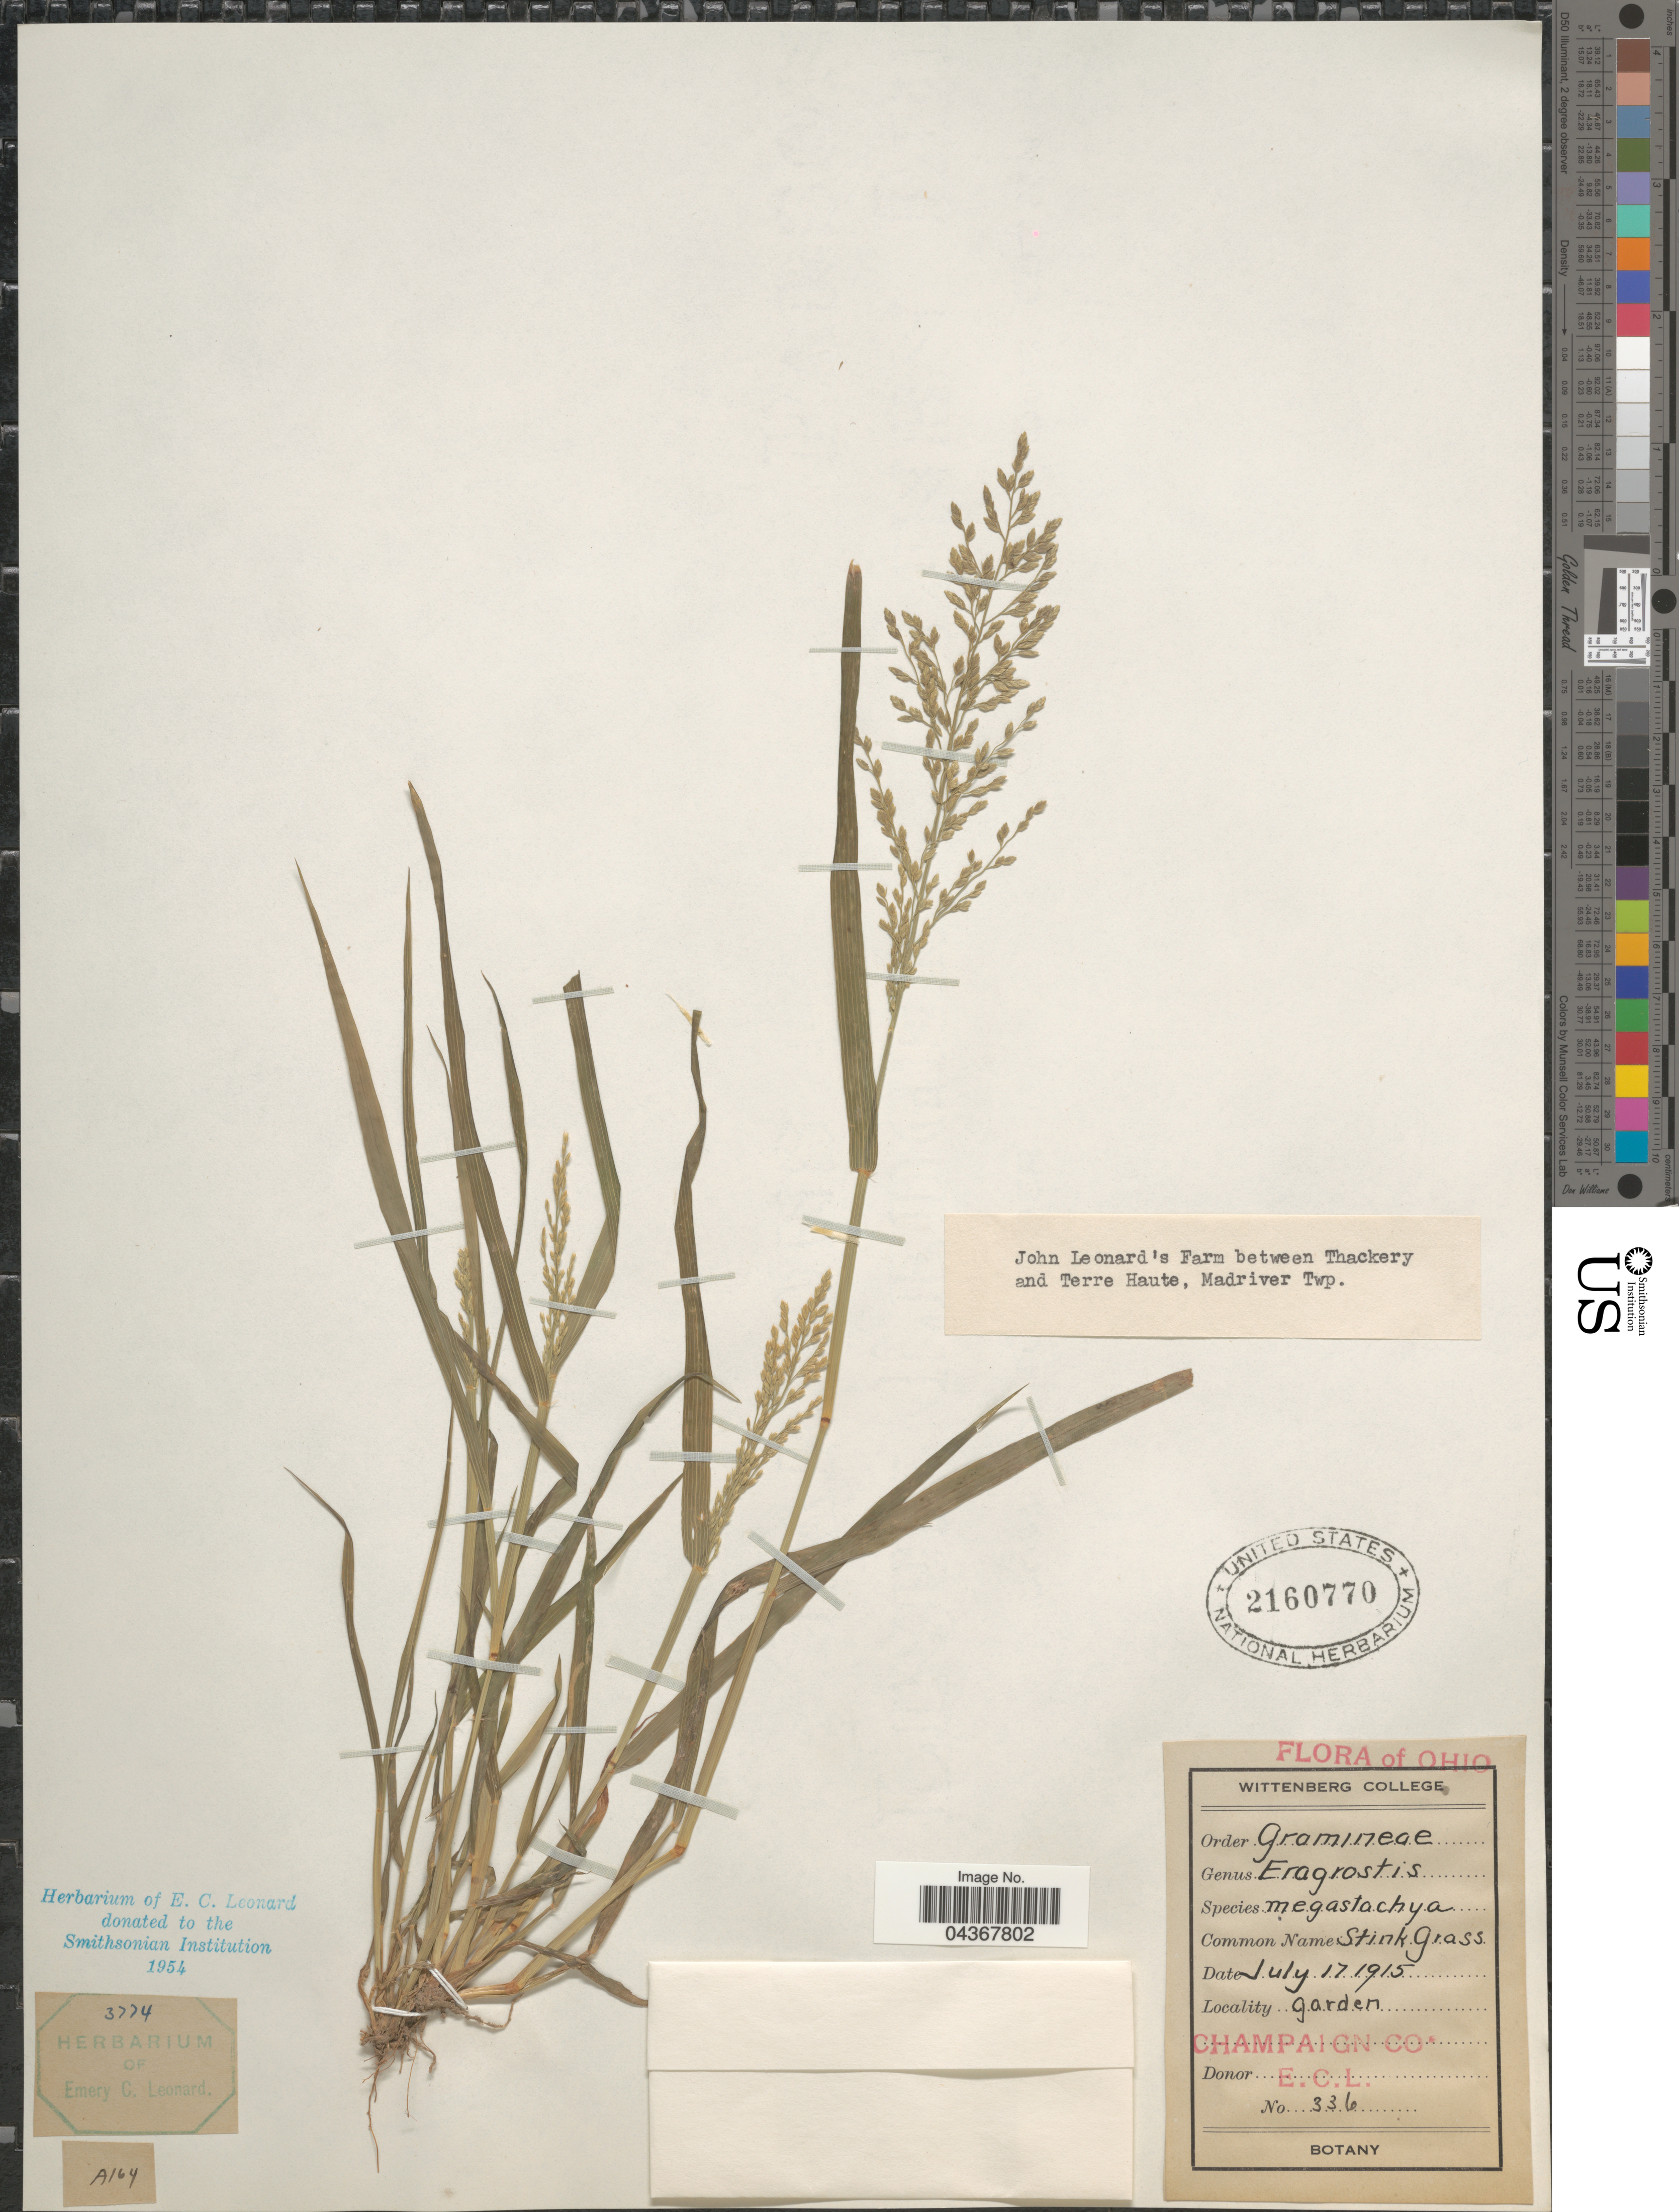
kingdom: Plantae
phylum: Tracheophyta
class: Liliopsida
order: Poales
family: Poaceae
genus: Eragrostis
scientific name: Eragrostis cilianensis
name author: (Bellardi) Vignolo ex Janch.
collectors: E. C. Leonard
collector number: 336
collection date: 1915-07-17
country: United States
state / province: Ohio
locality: John Leonard's Farm between Thackery and Terre Haute, Madriver Twp. Garden. Champaign Co.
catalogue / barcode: US 2160770